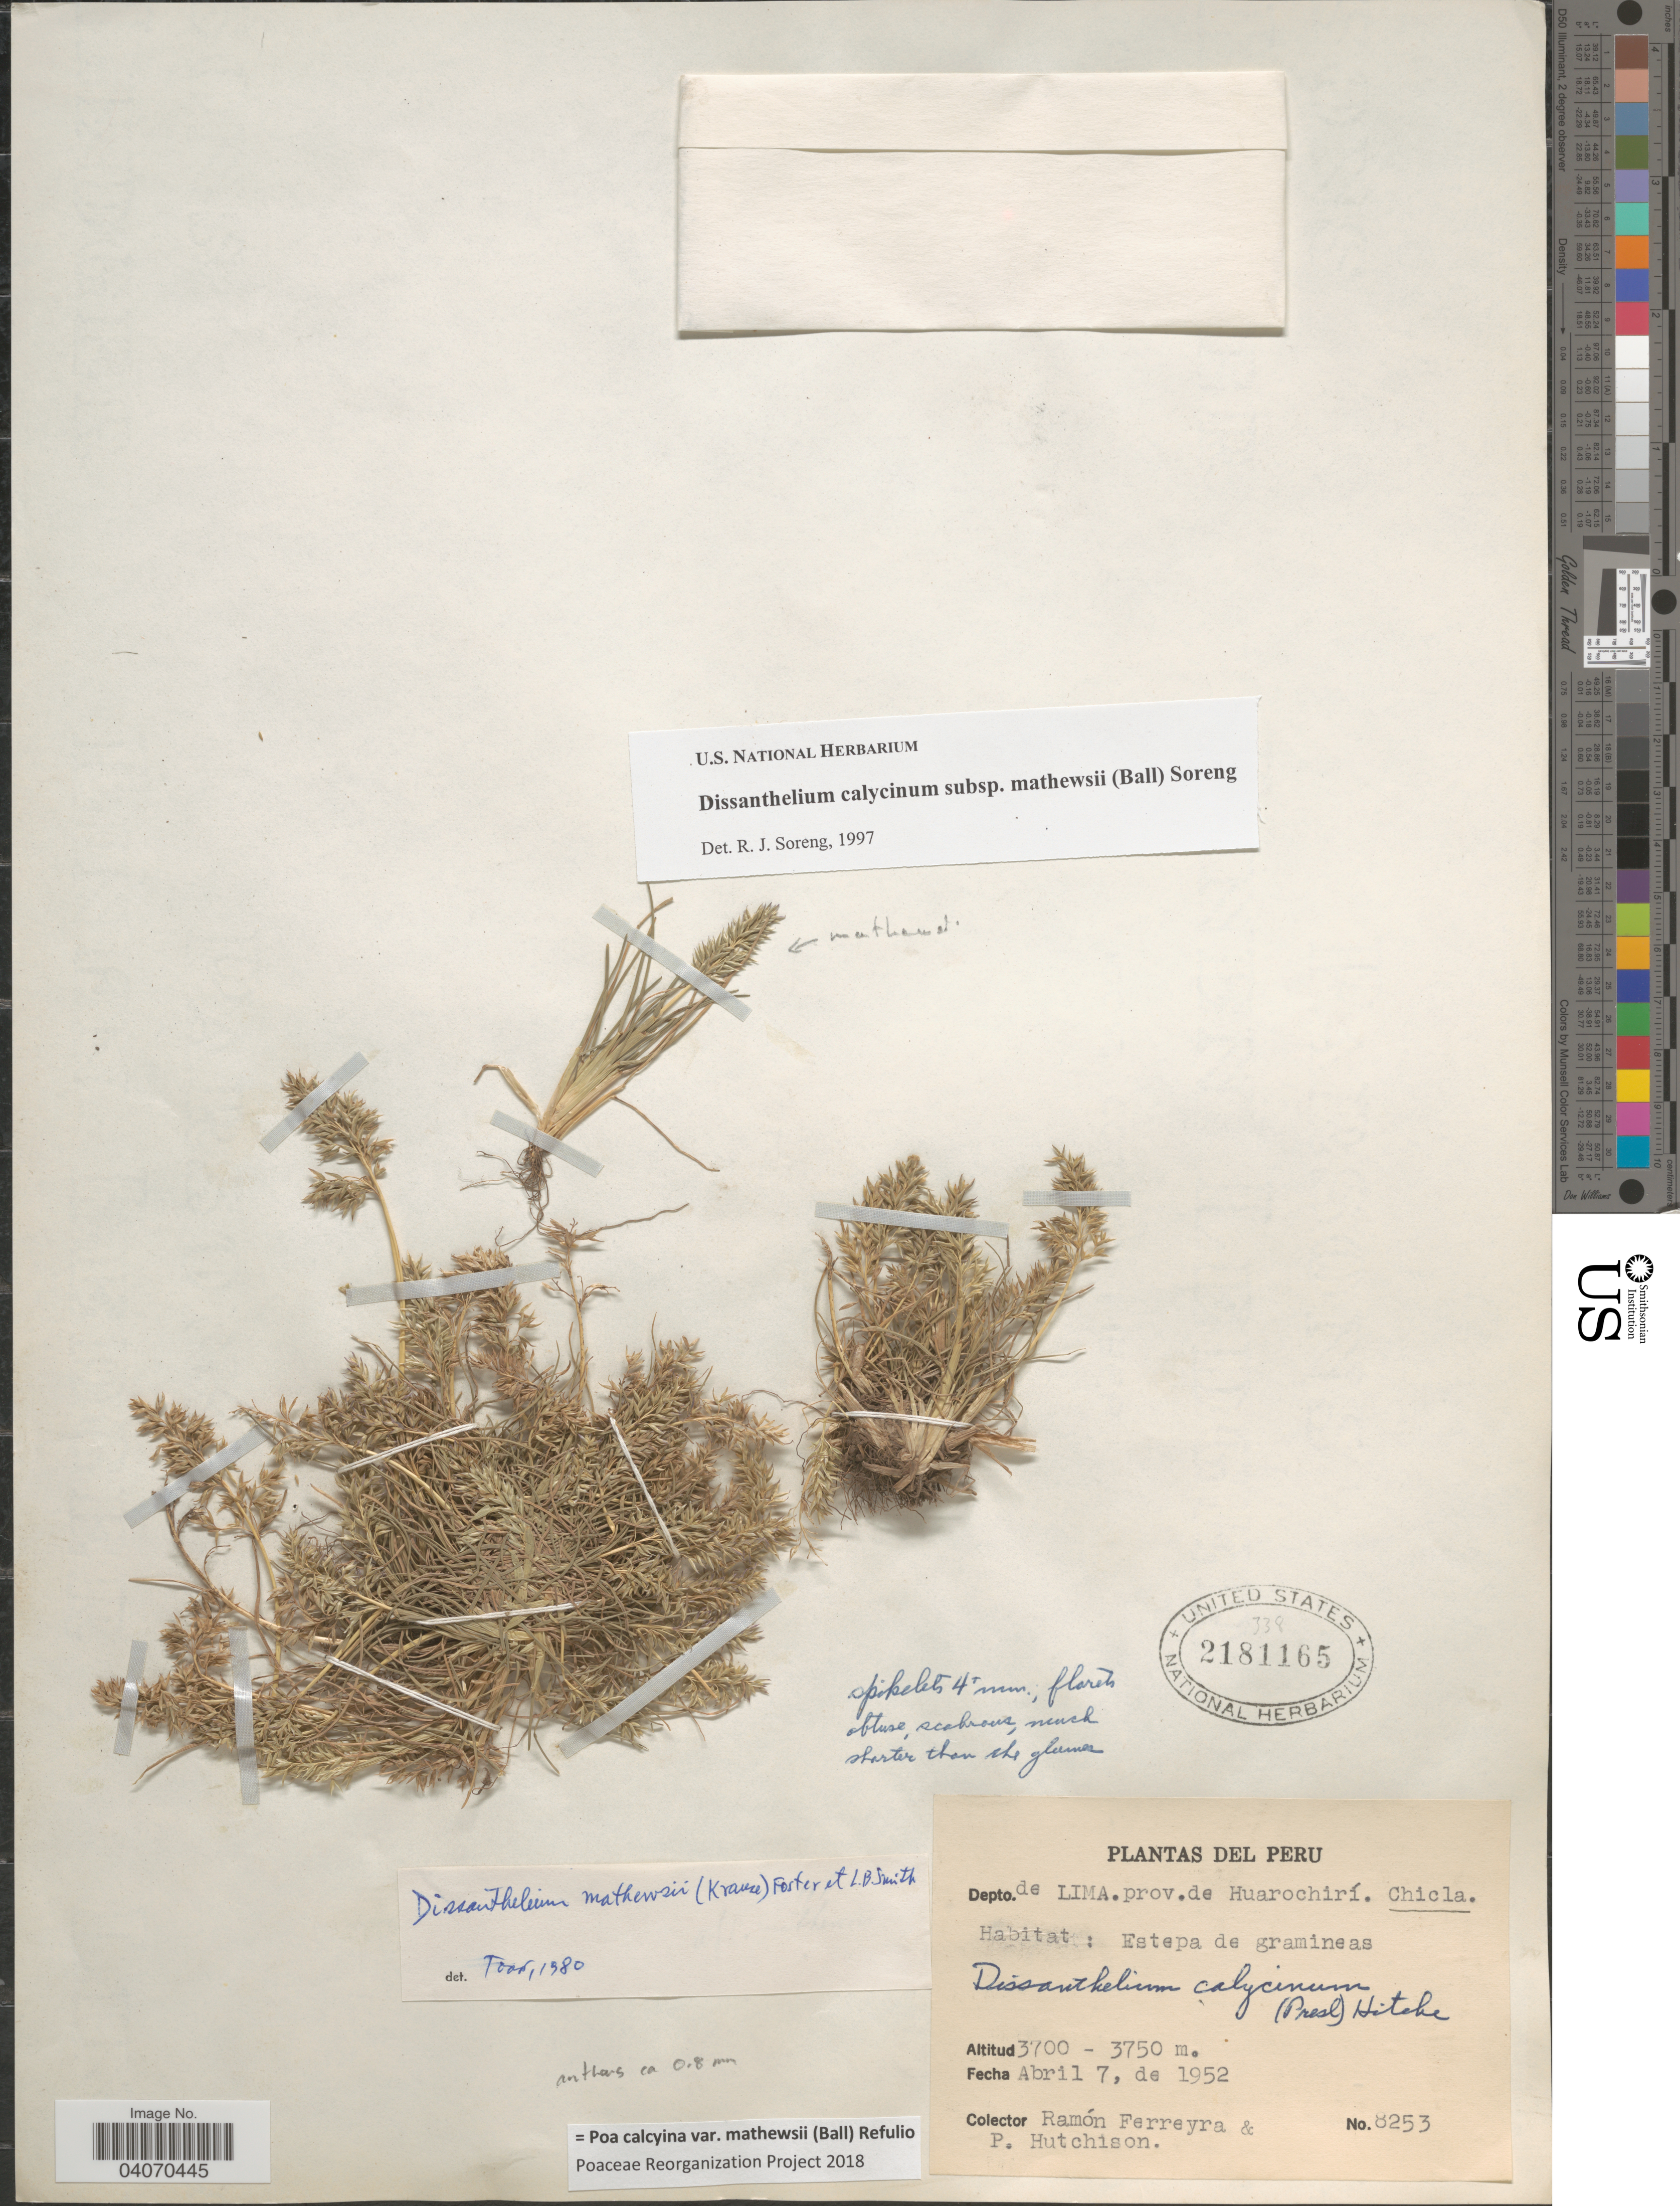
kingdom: Plantae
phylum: Tracheophyta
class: Liliopsida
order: Poales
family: Poaceae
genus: Poa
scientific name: Poa calycina var. mathewsii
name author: (Ball) Refulio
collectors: R. A. Ferreyra & P. C. Hutchison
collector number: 8253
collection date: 1952-04-07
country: Peru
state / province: Lima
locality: Depto. de Lima.prov. de Huarochirí. Chicla.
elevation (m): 3700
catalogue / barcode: US 2181165